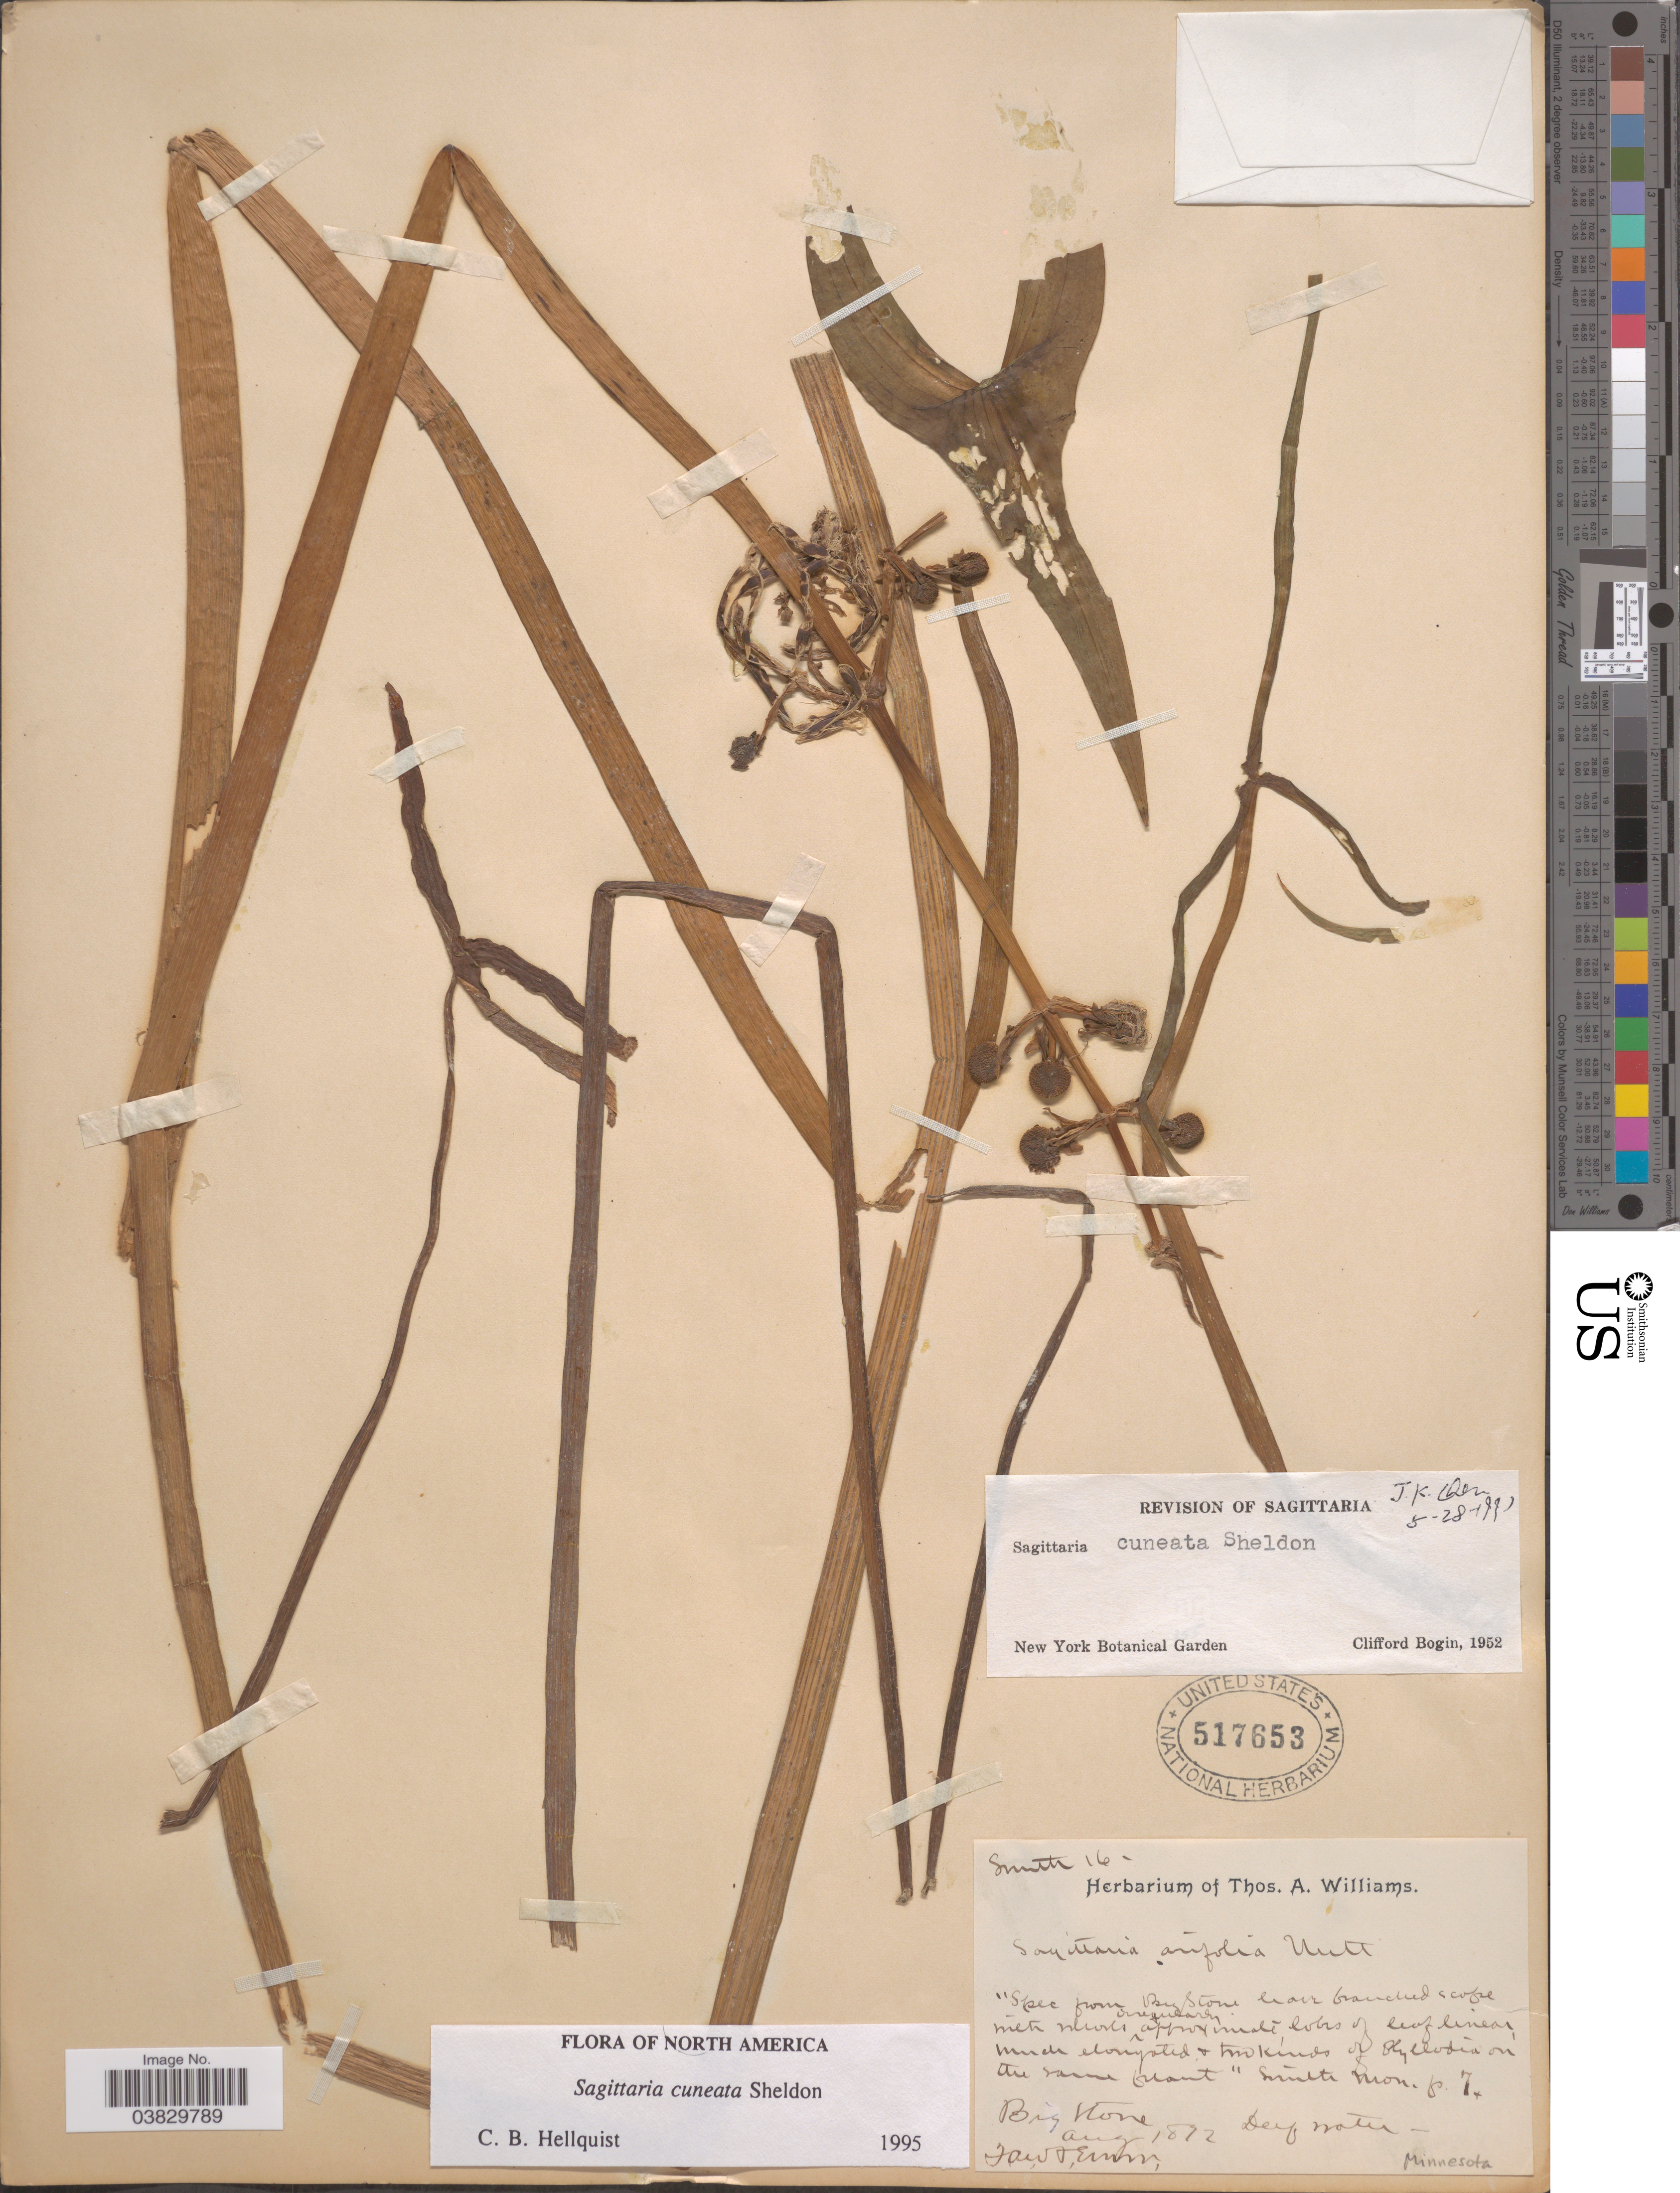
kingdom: Plantae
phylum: Tracheophyta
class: Liliopsida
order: Alismatales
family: Alismataceae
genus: Sagittaria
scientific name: Sagittaria cuneata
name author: E. Sheld.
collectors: T. A. Williams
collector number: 16?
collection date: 1892-08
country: United States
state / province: Minnesota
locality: Big Stone.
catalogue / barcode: US 517653